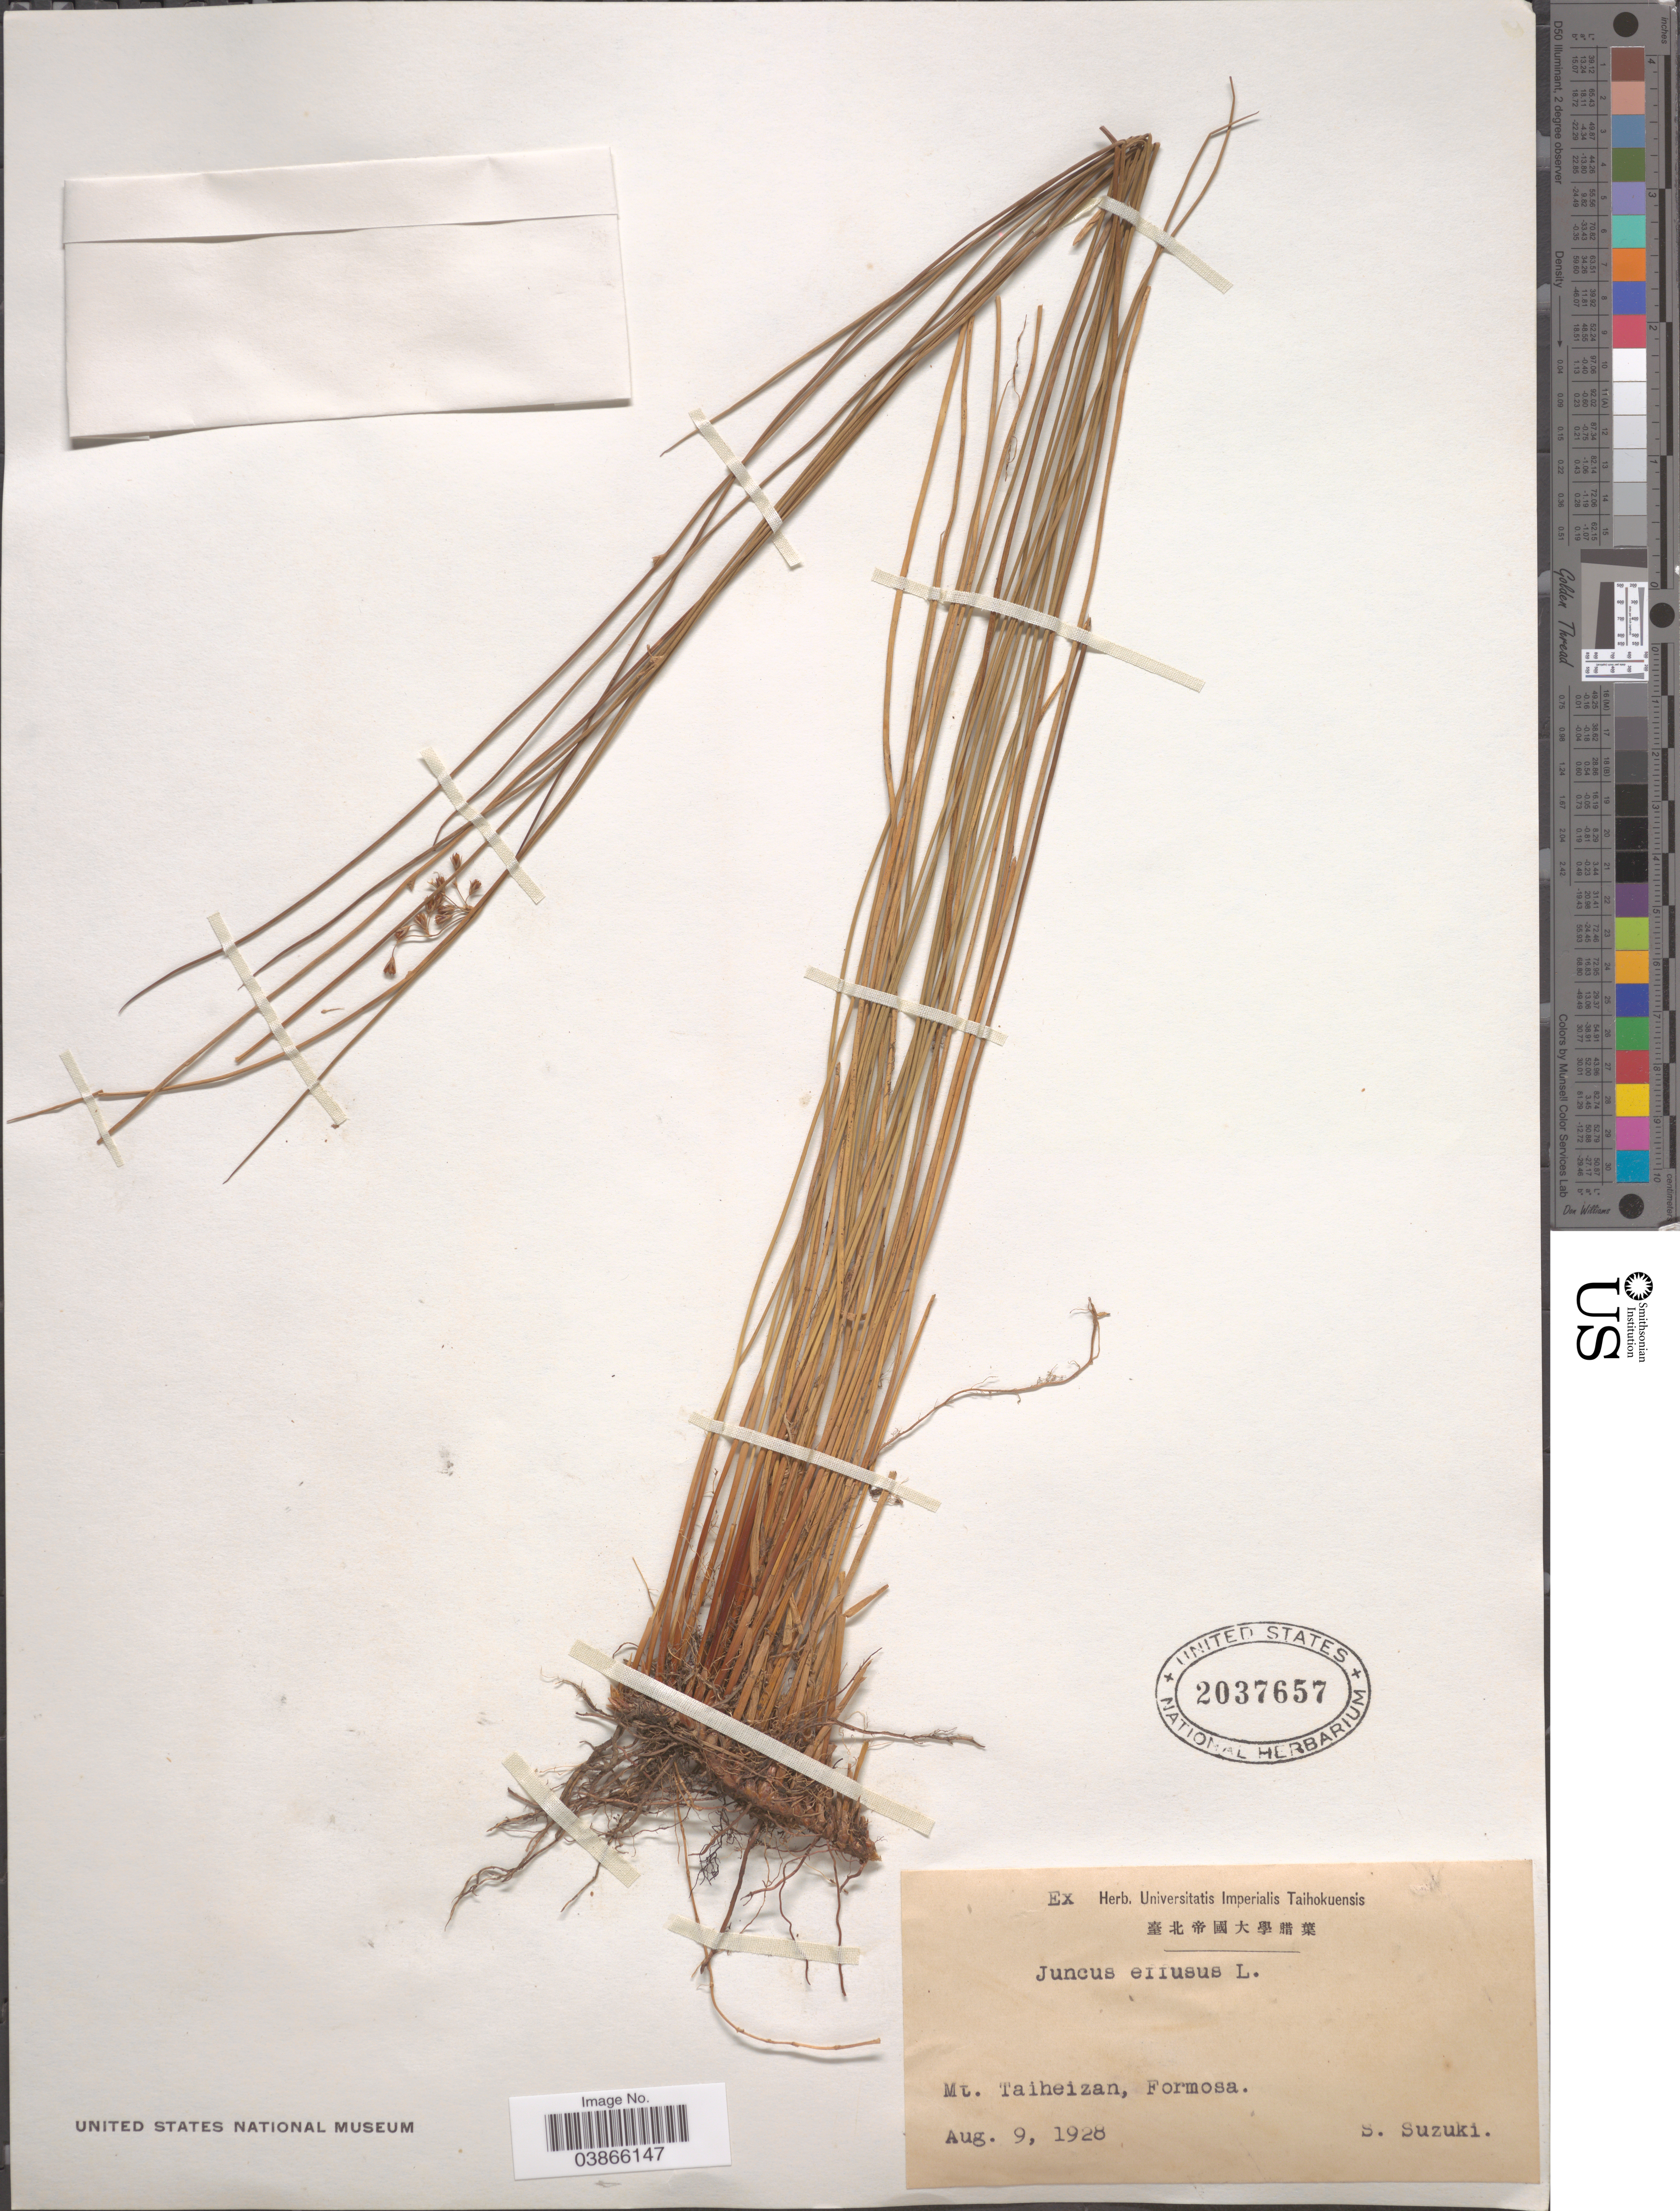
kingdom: Plantae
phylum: Tracheophyta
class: Liliopsida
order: Poales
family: Juncaceae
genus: Juncus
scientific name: Juncus effusus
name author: L.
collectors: S. Suzuki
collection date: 1928-08-09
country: Taiwan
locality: Mt. Taiheizan, Formosa.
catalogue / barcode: US 2037657